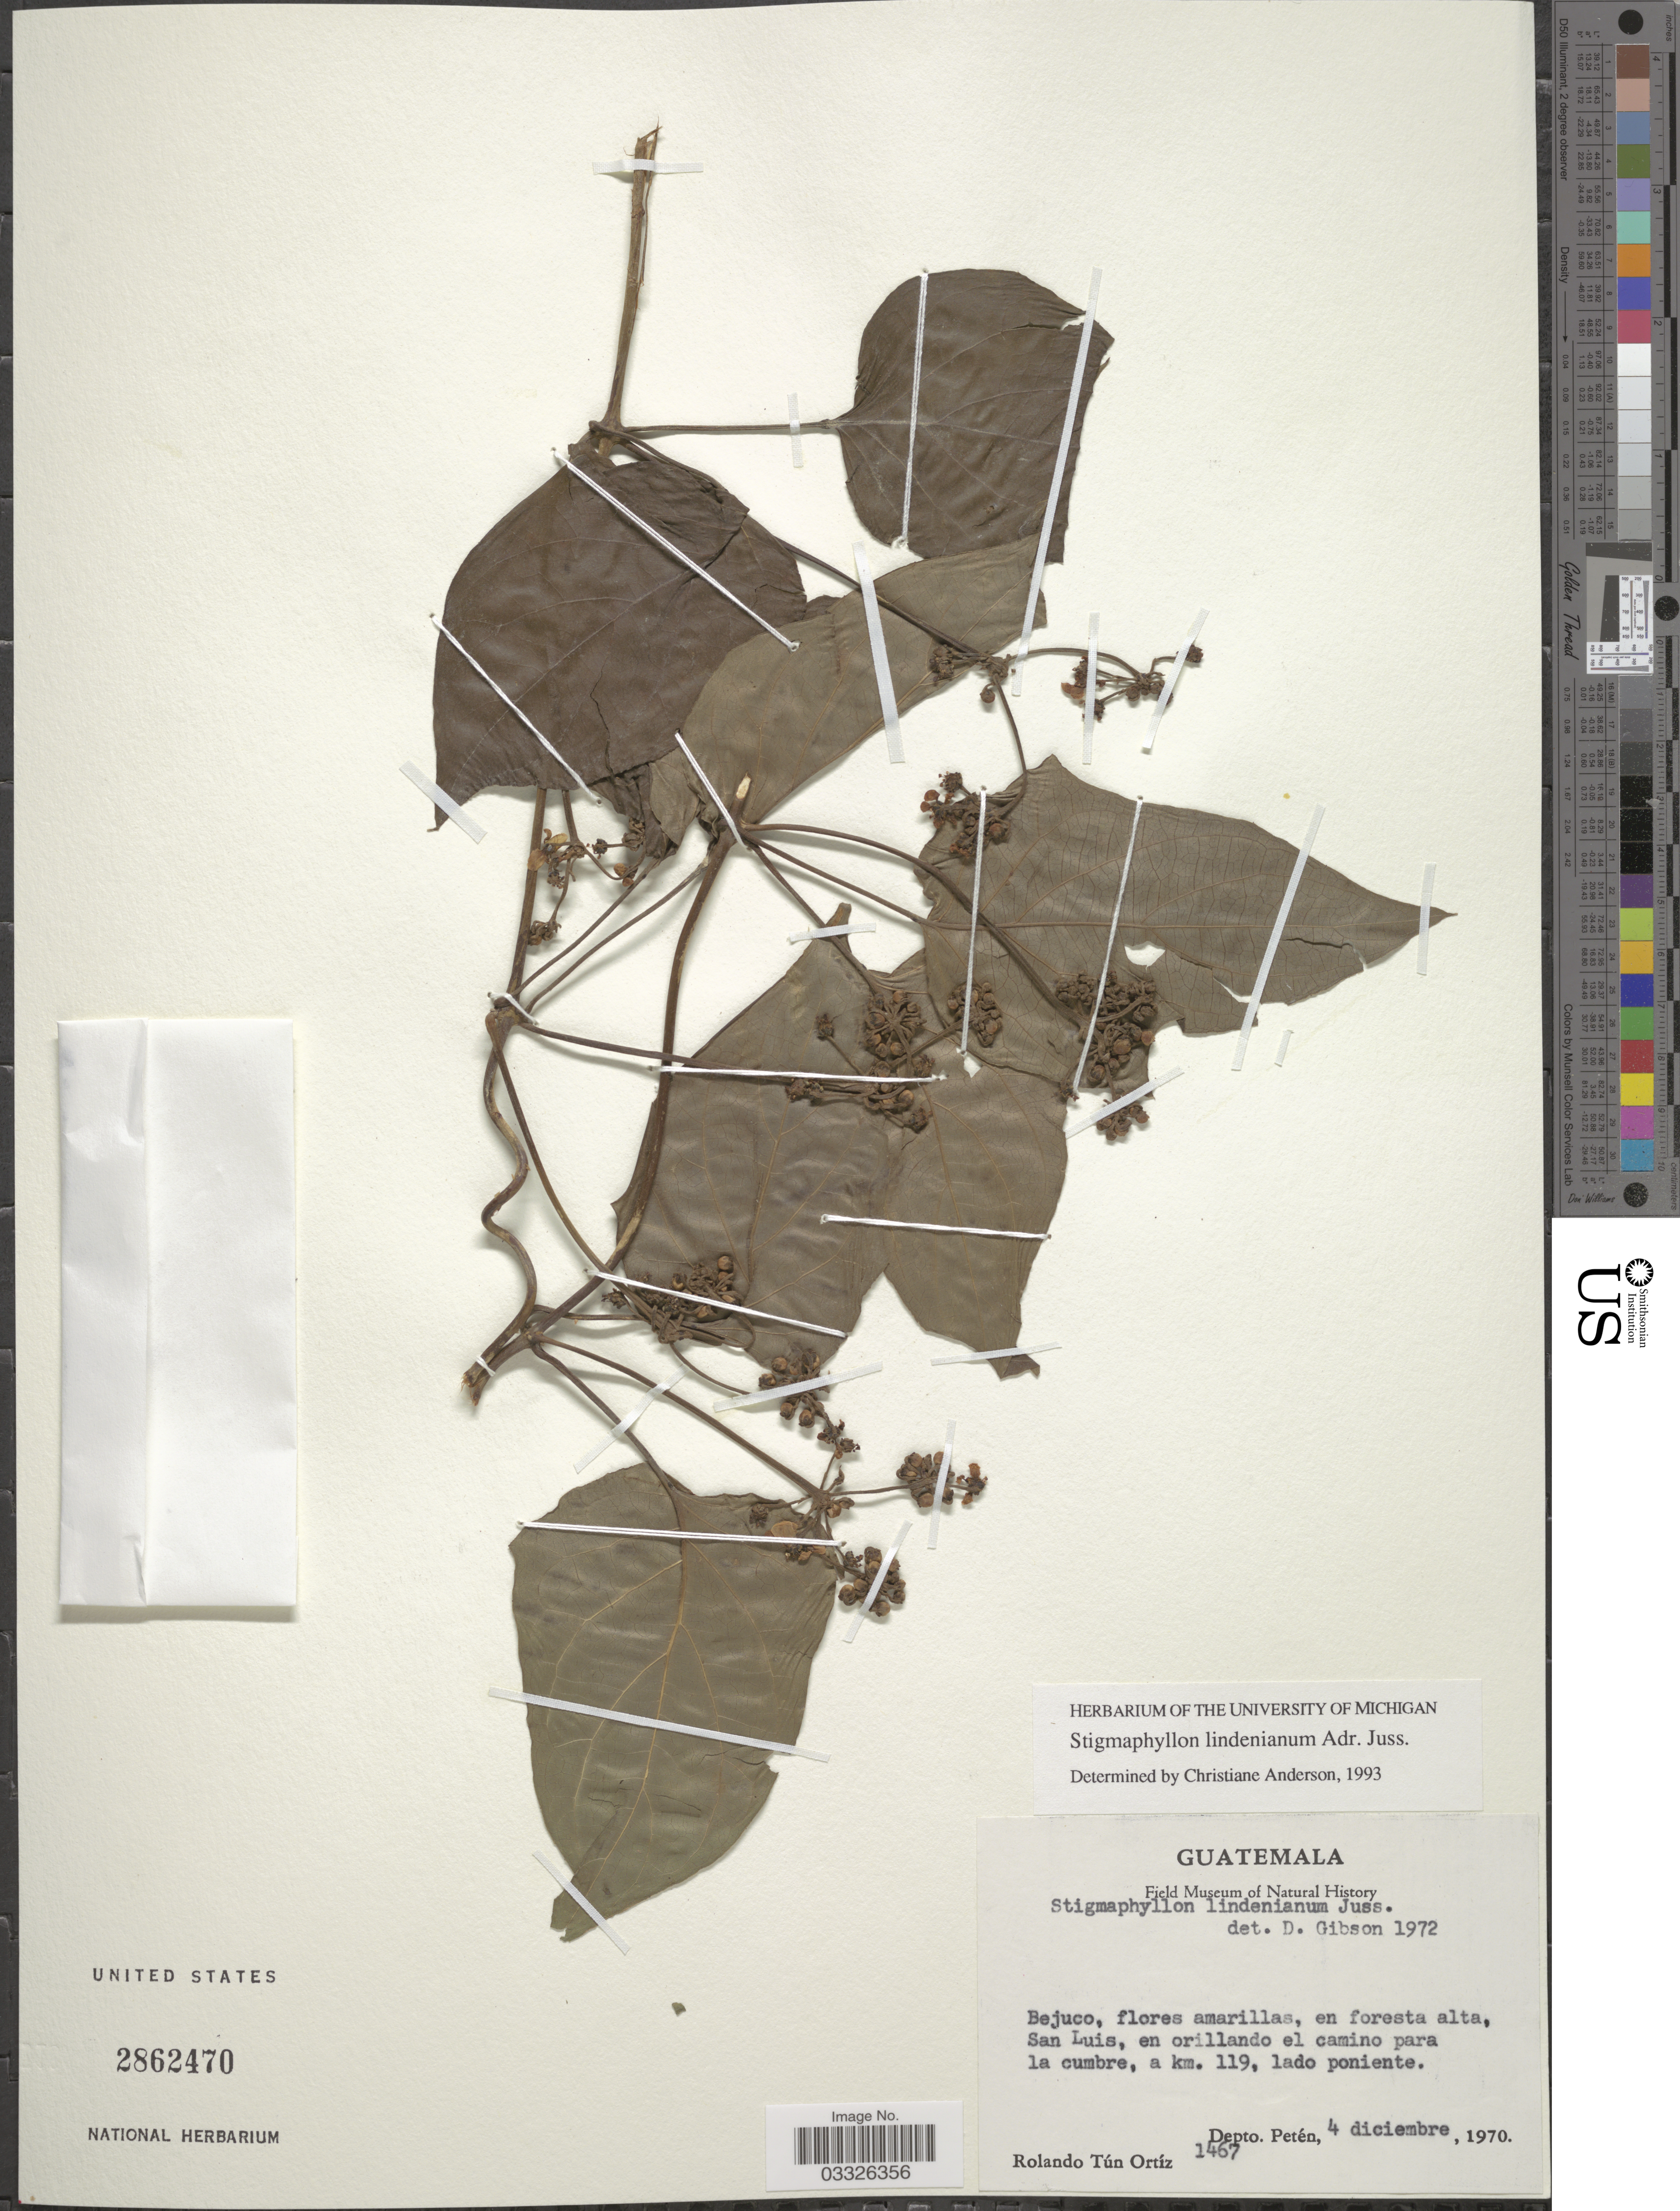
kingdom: Plantae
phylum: Tracheophyta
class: Magnoliopsida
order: Malpighiales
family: Malpighiaceae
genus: Stigmaphyllon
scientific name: Stigmaphyllon lindenianum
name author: A. Juss.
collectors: R. Tún Ortíz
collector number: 1467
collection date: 1970-12-04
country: Guatemala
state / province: El Petén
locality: San Luis, en orillando el camino para la cumbre, a km. 119, lado poniente. Depto Petén.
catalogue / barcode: US 2862470